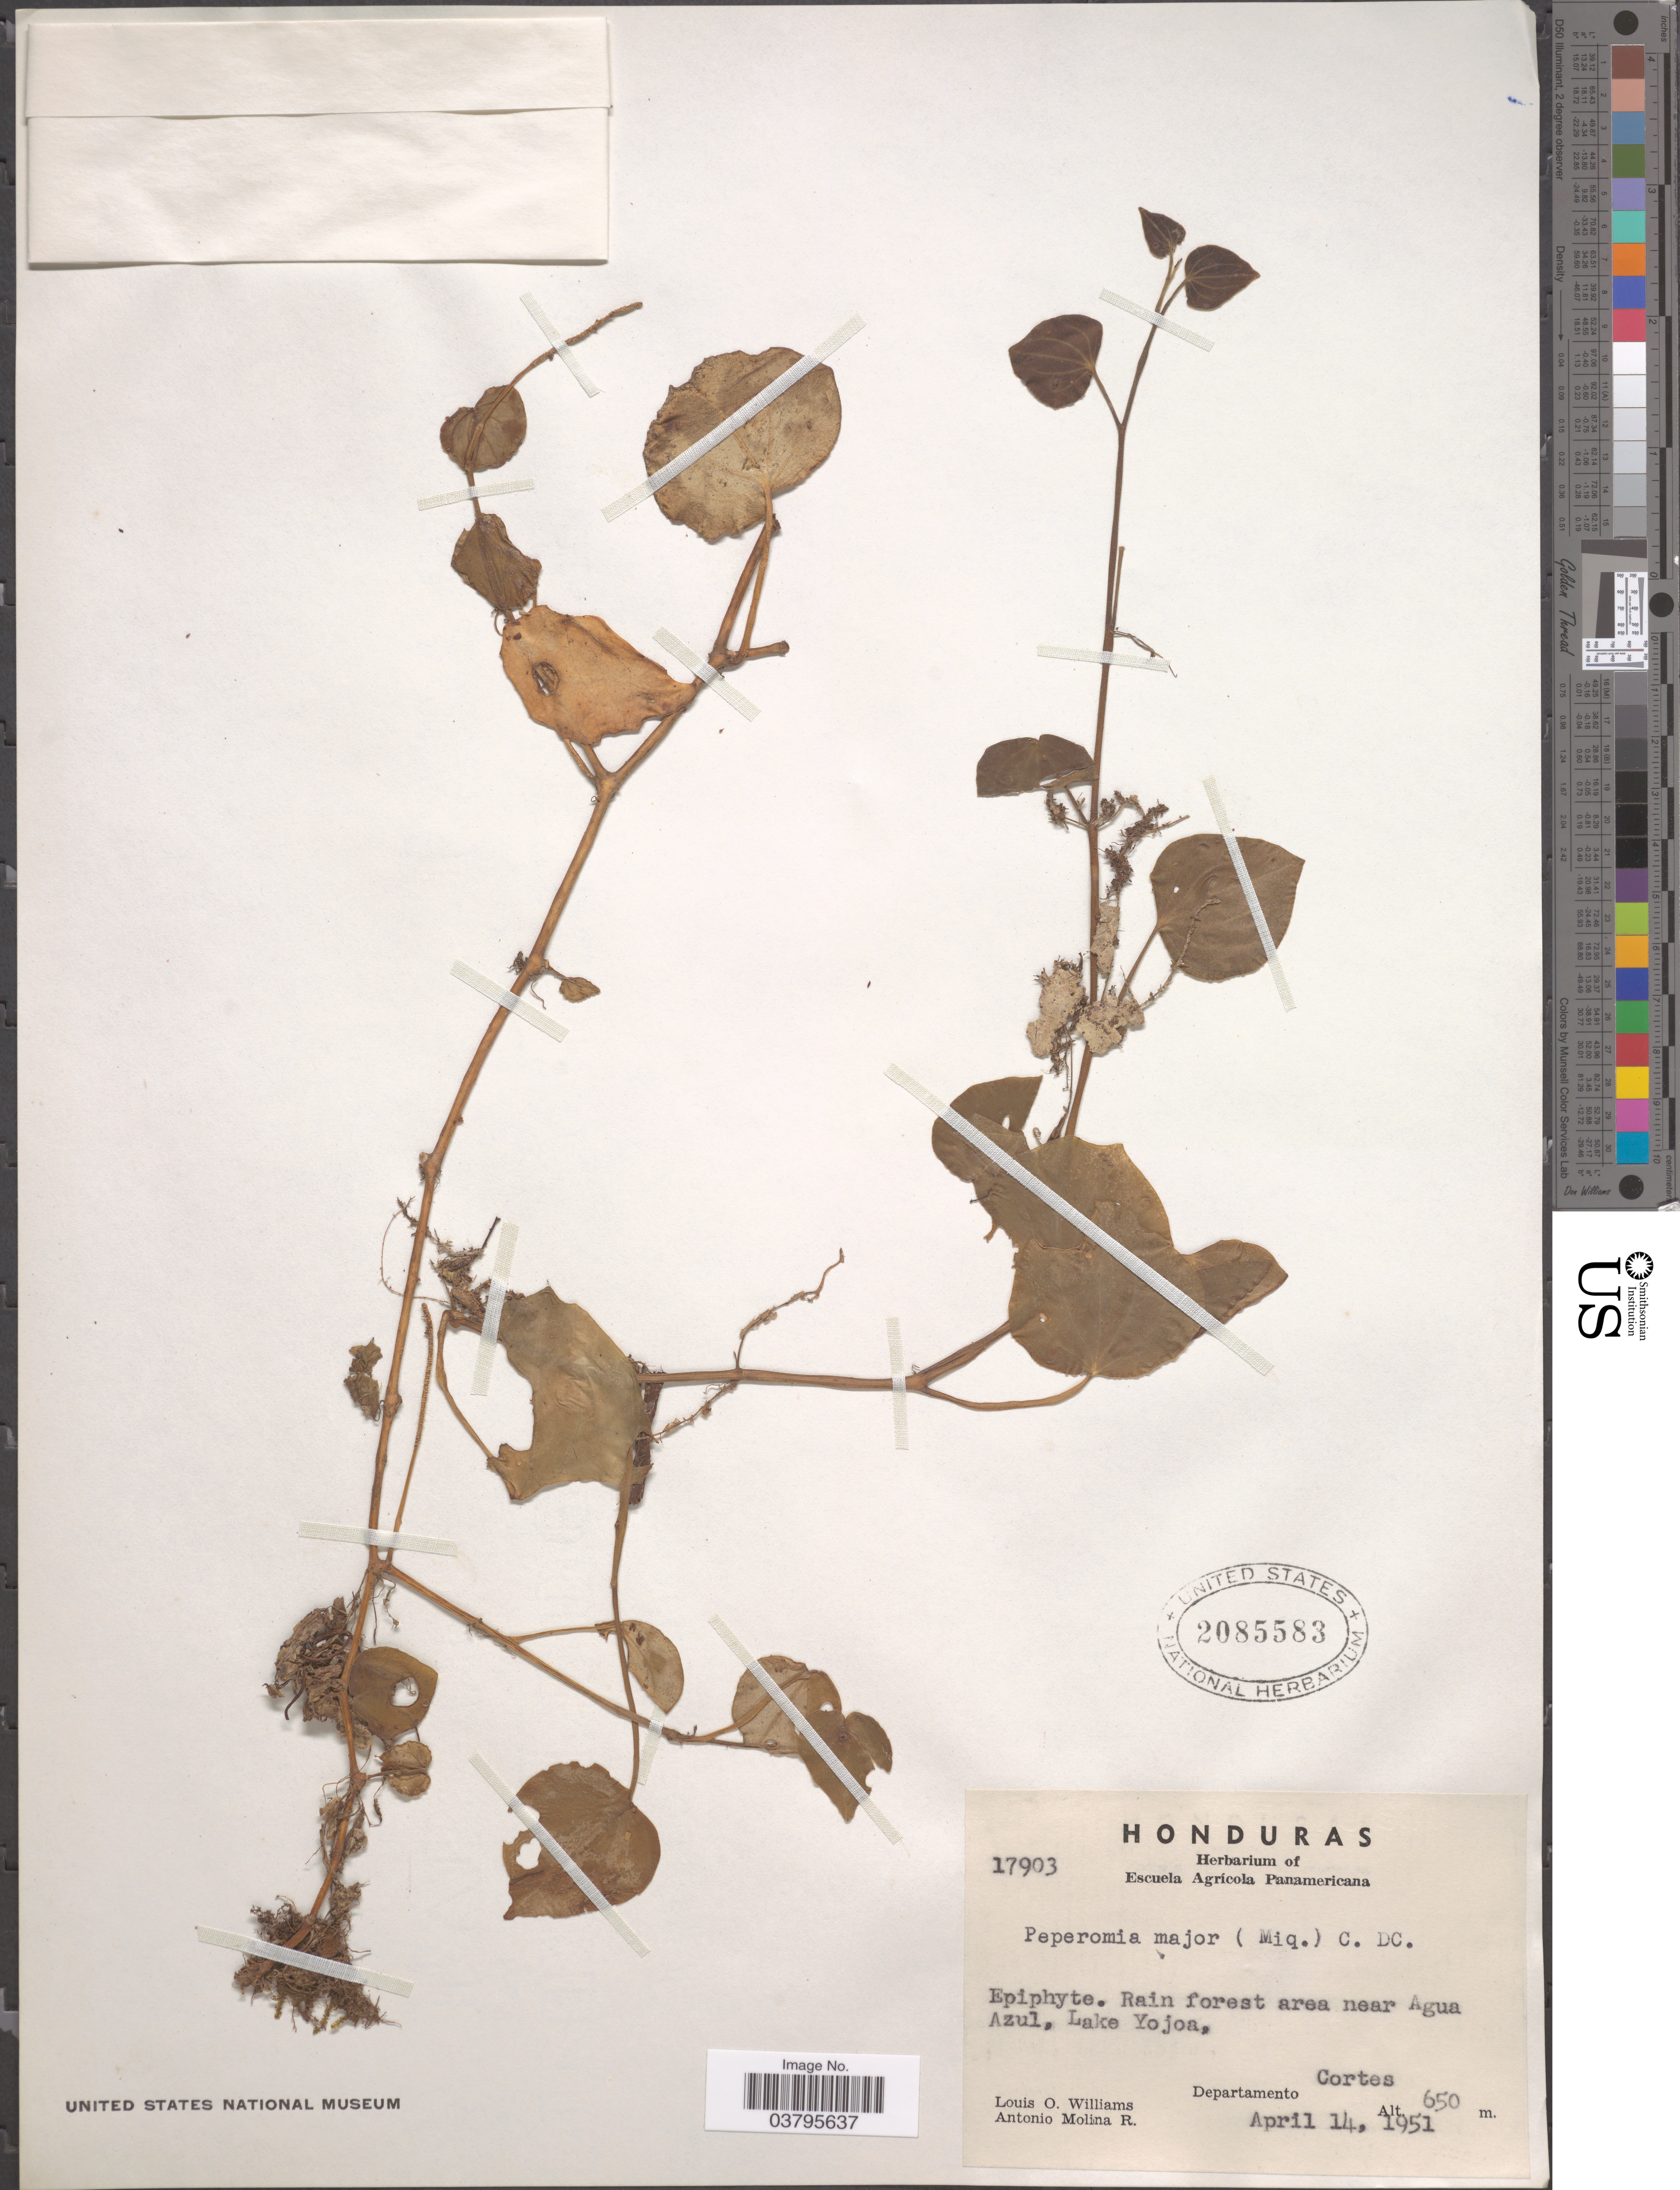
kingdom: Plantae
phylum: Tracheophyta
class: Magnoliopsida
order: Piperales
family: Piperaceae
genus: Peperomia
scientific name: Peperomia major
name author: (Miq.) C. DC.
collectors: L. O. Williams & A. Molina R.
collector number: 17903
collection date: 1951-04-14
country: Honduras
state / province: Cortes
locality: Rain forest area near Agua Azul, Lake Yojoa, Departamento Cortes.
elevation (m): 650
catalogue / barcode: US 2085583